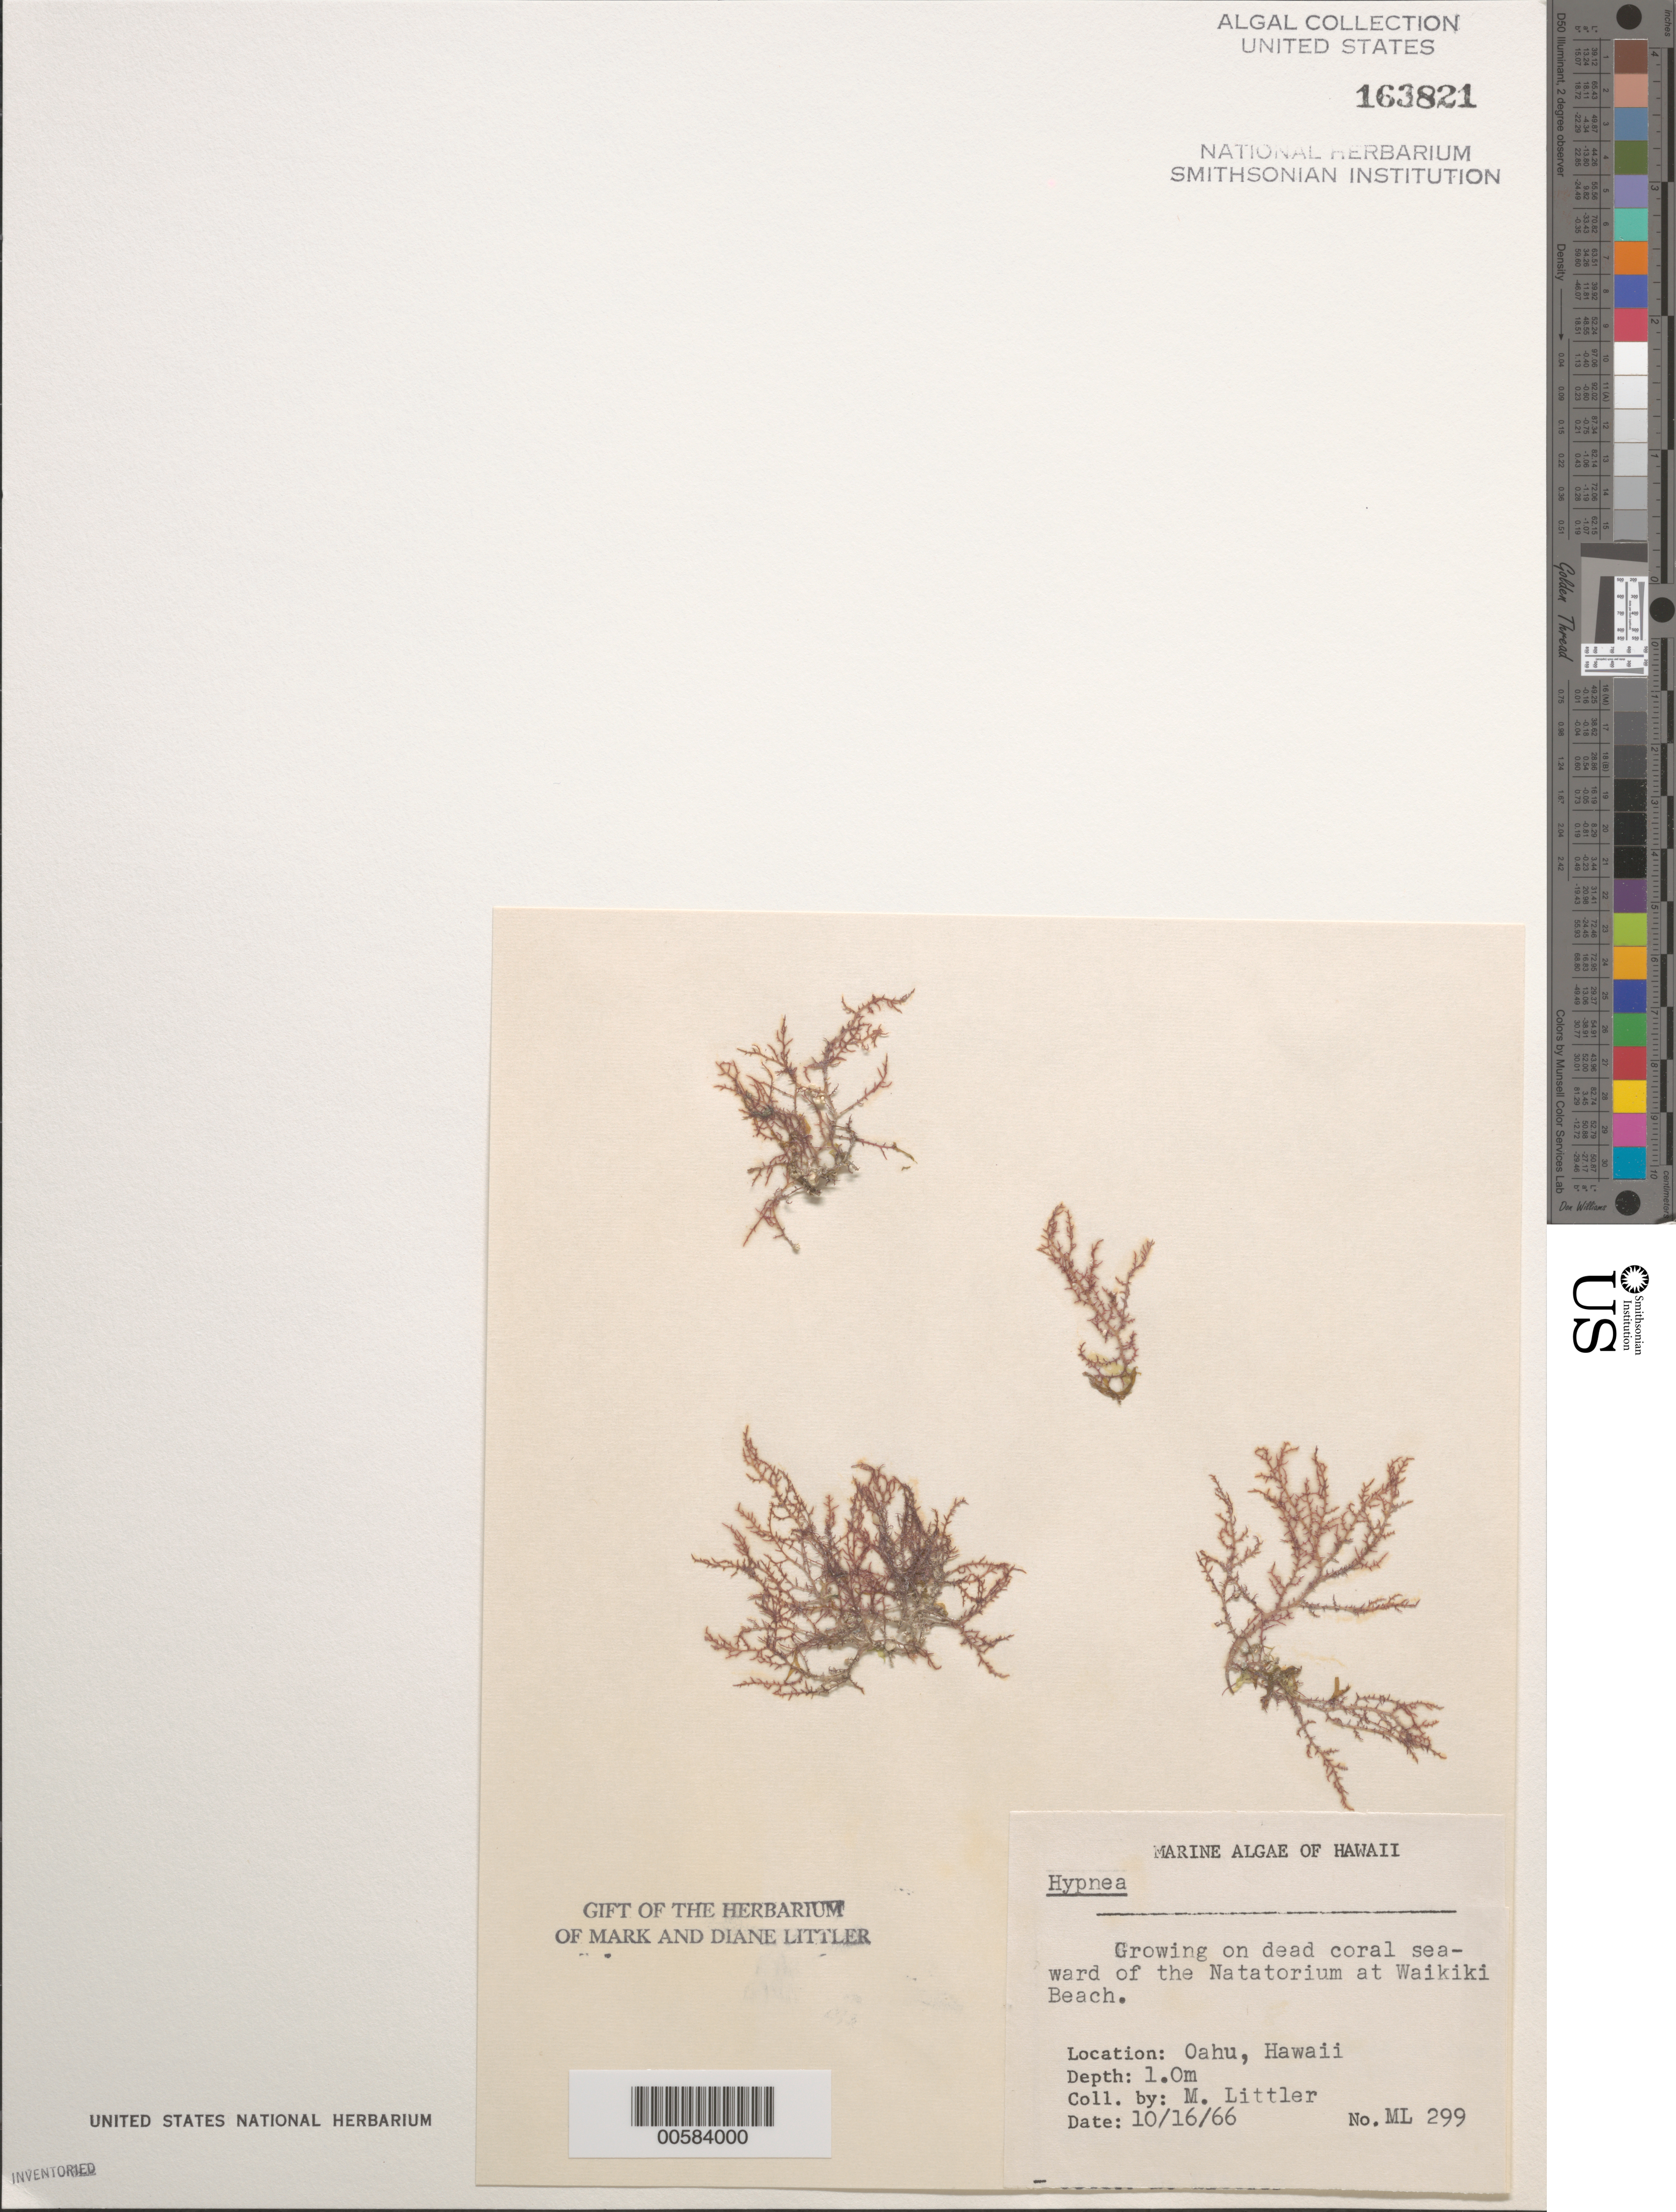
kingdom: Plantae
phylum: Rhodophyta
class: Florideophyceae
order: Gigartinales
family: Cystocloniaceae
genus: Hypnea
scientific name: Hypnea sp.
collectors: M. M. Littler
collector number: ML 299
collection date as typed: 16 Oct 1966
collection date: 1966-10-16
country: United States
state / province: Hawaii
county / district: Honolulu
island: Oahu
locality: Waikiki Beach near Natatorium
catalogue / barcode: US 163821